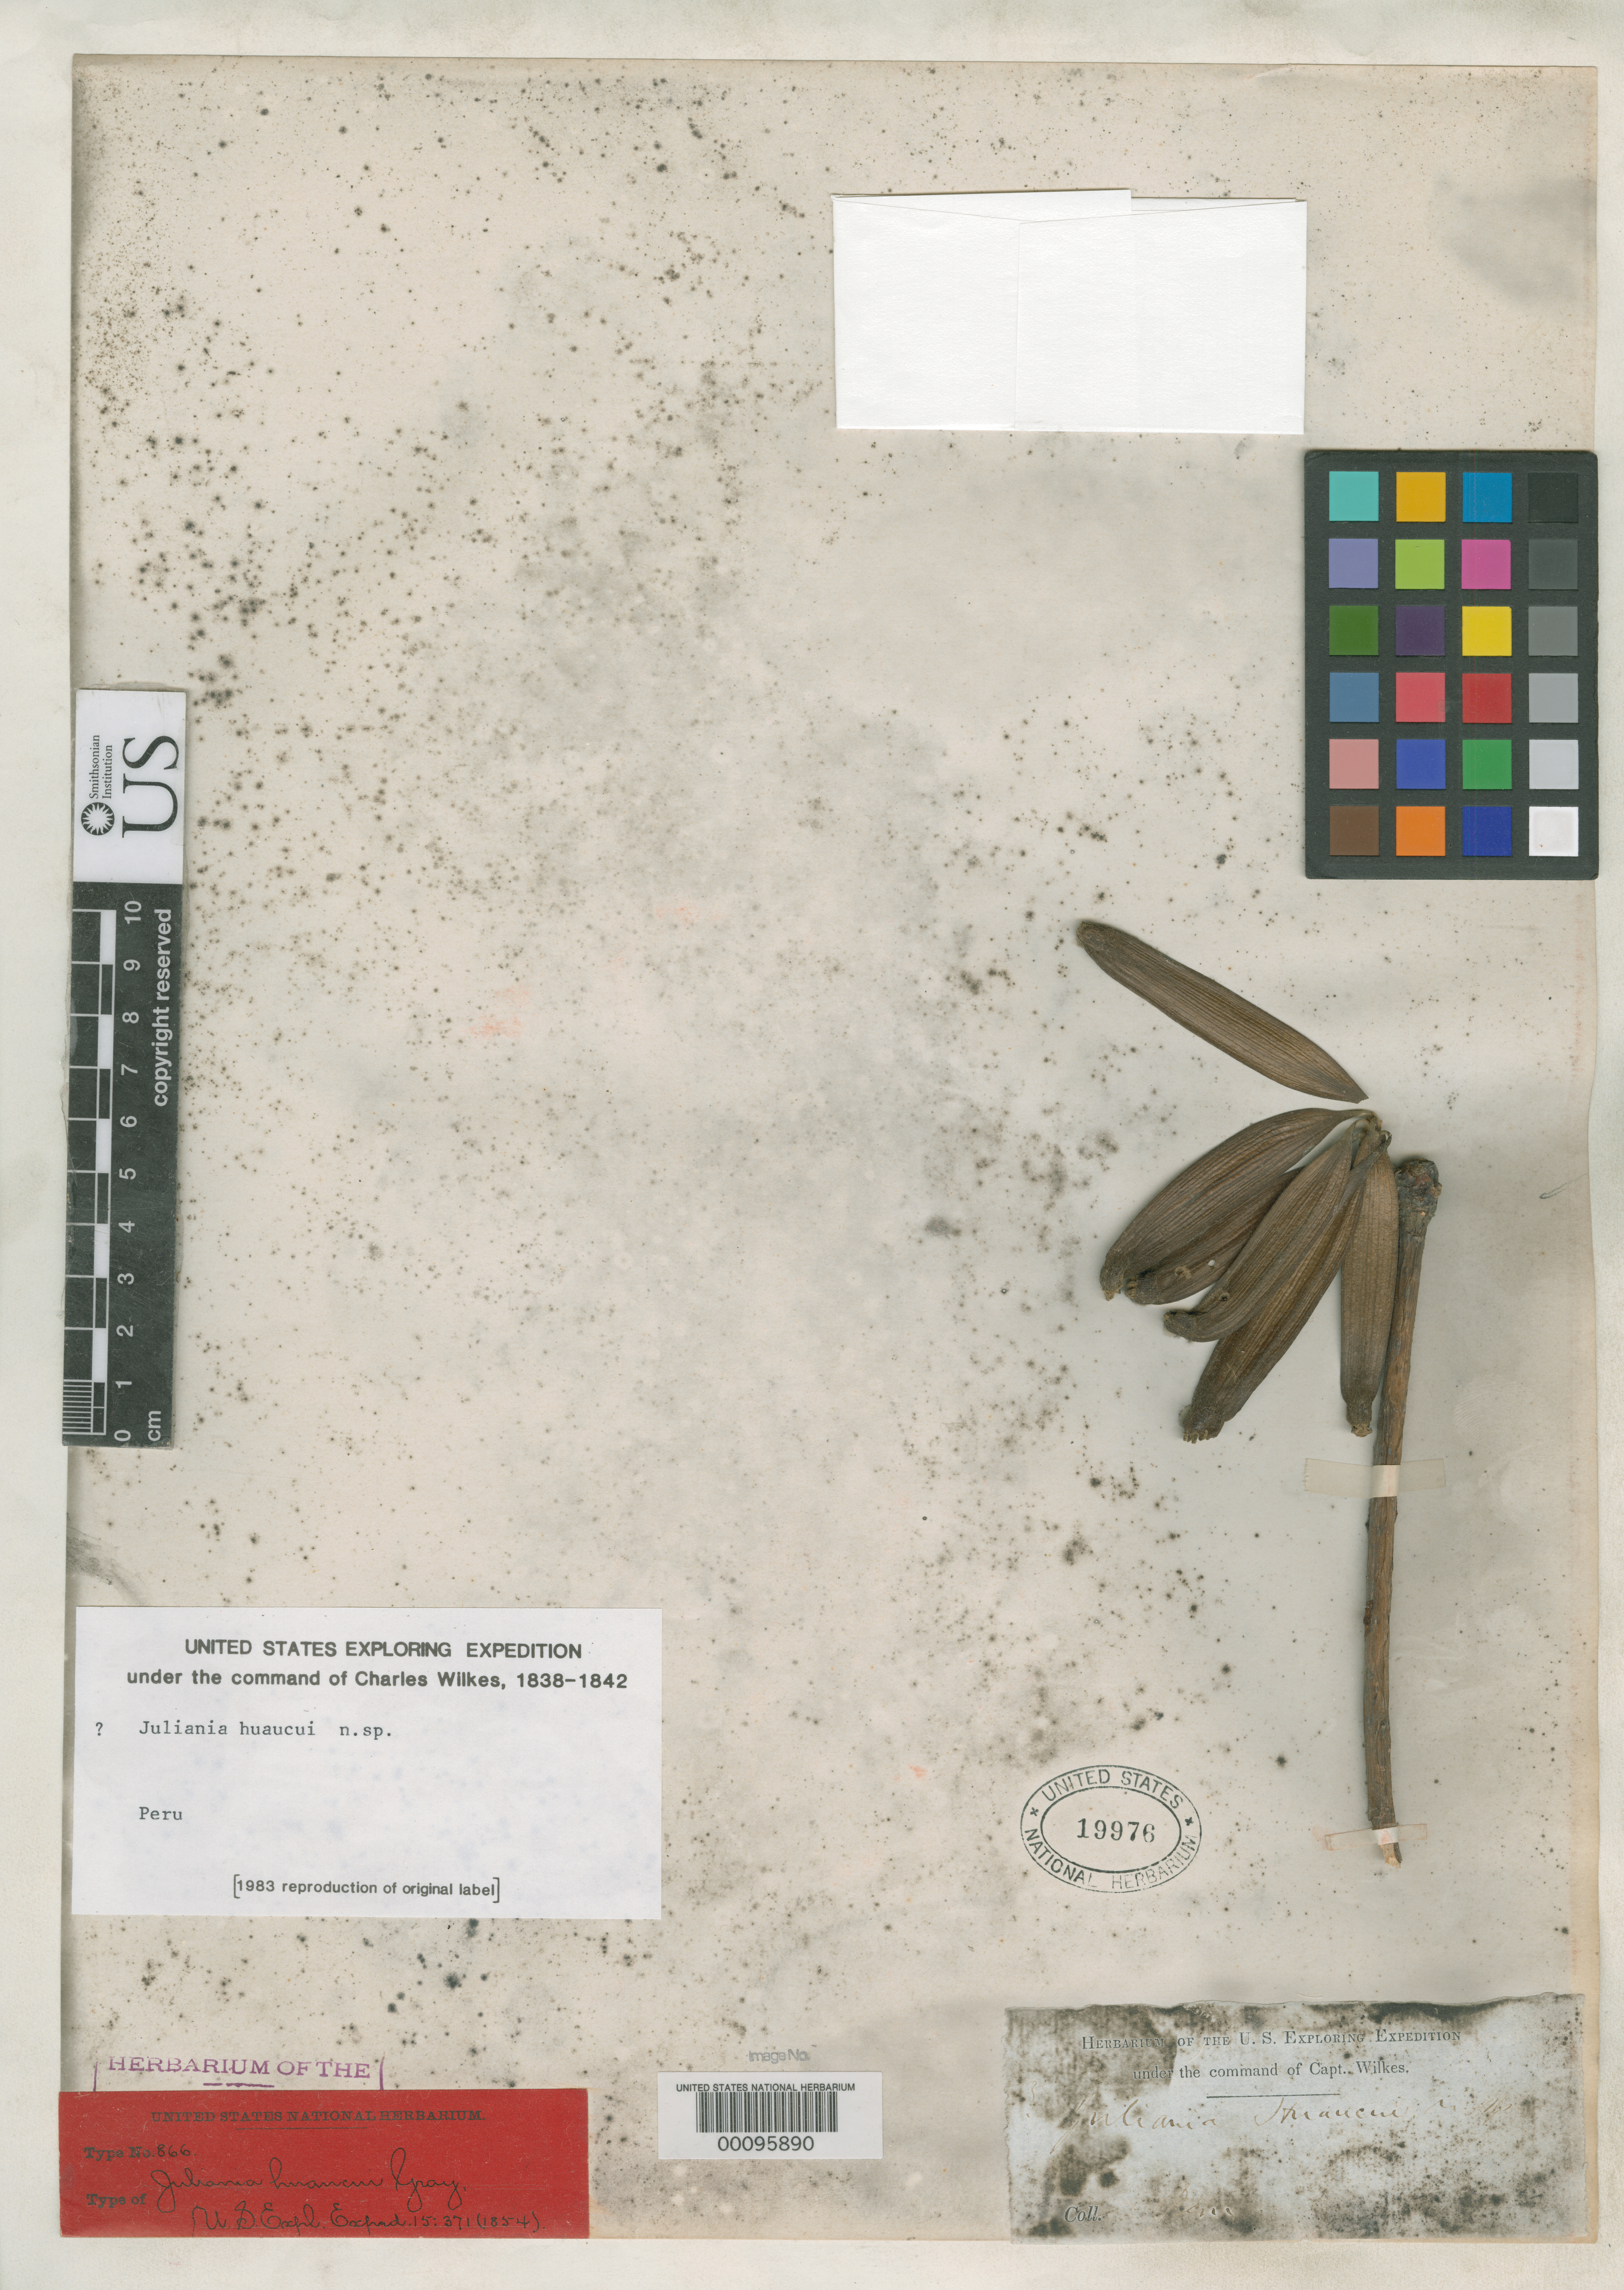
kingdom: Plantae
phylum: Tracheophyta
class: Magnoliopsida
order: Sapindales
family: Anacardiaceae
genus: Juliania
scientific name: Juliania huaucui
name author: A. Gray in Wilkes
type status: Type Collection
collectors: Wilkes Explor. Exped.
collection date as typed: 1838 to -- --- 1842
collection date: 1838/1842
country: Peru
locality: Yanga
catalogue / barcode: US 19976